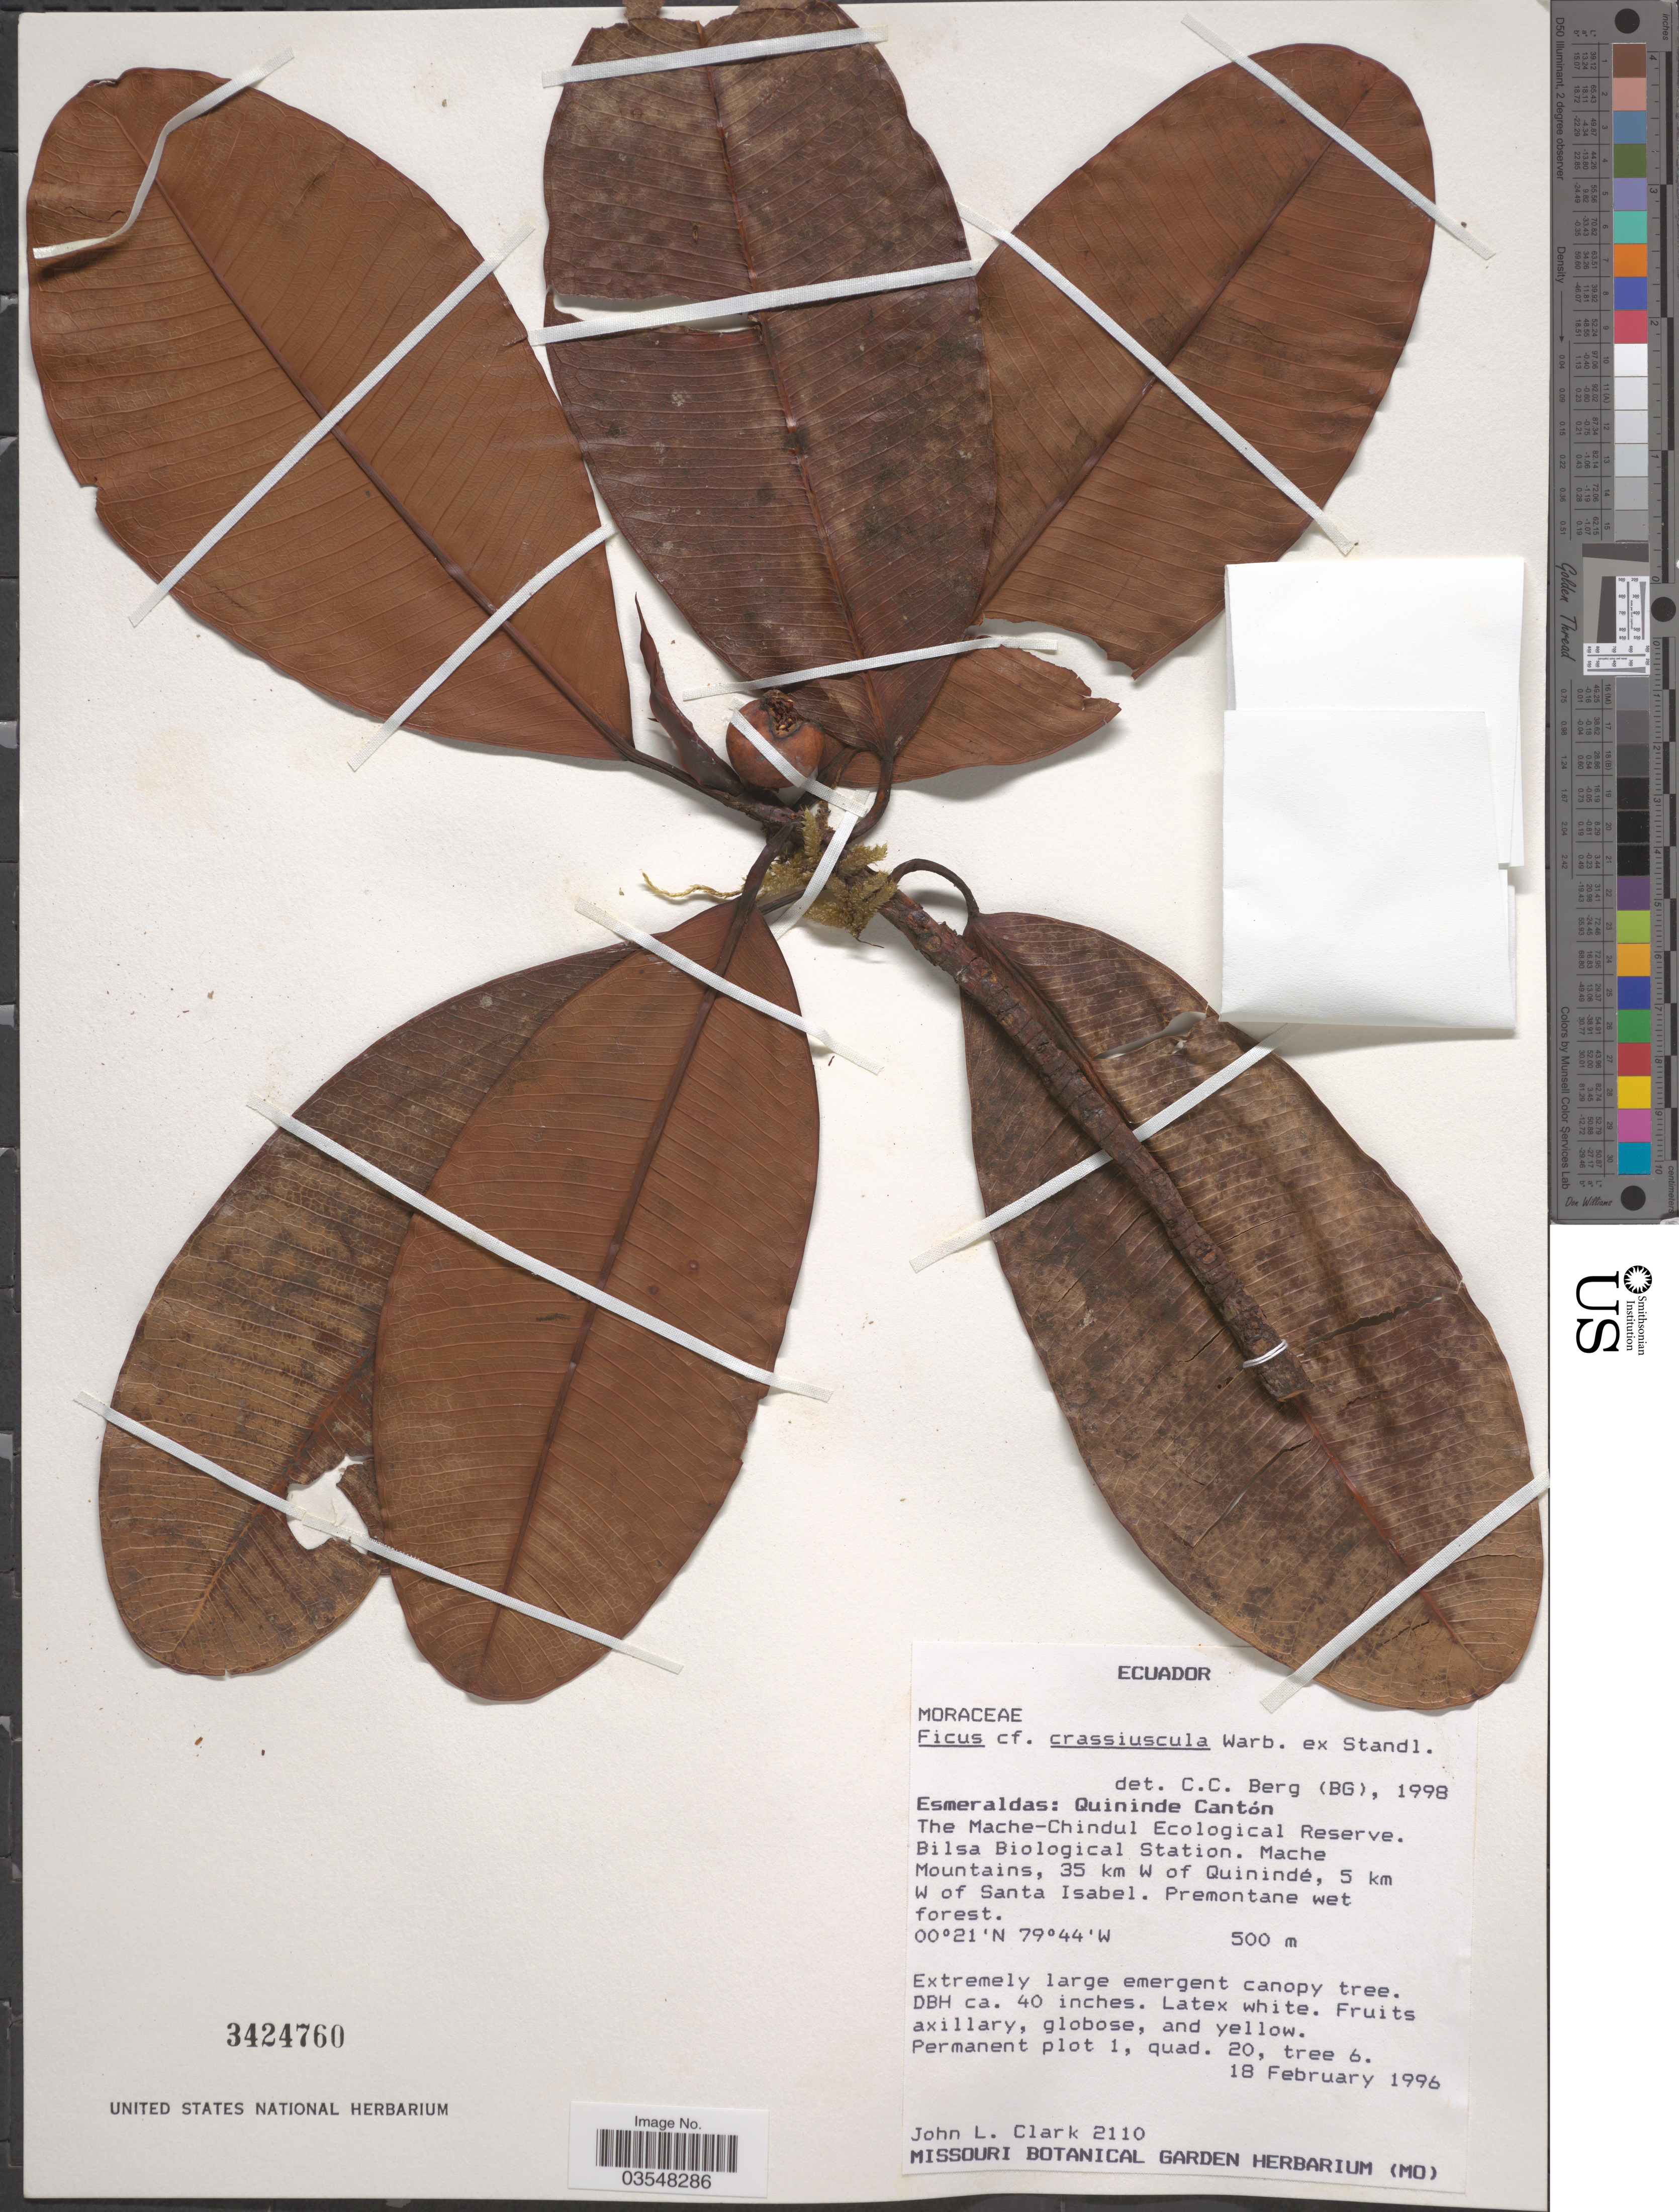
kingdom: Plantae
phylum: Tracheophyta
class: Magnoliopsida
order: Rosales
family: Moraceae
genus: Ficus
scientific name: Ficus crassiuscula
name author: Warb. ex Standl.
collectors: J. L. Clark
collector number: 2110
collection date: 1996-02-18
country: Ecuador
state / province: Esmeraldas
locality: Quininde Cantón. The Mache-Chindul Ecological Reserve. Bilsa Biological Station. Mache Mountains, 35 km W of Quinindé, 5 km W of Santa Isabel.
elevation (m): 500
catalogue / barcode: US 3424760